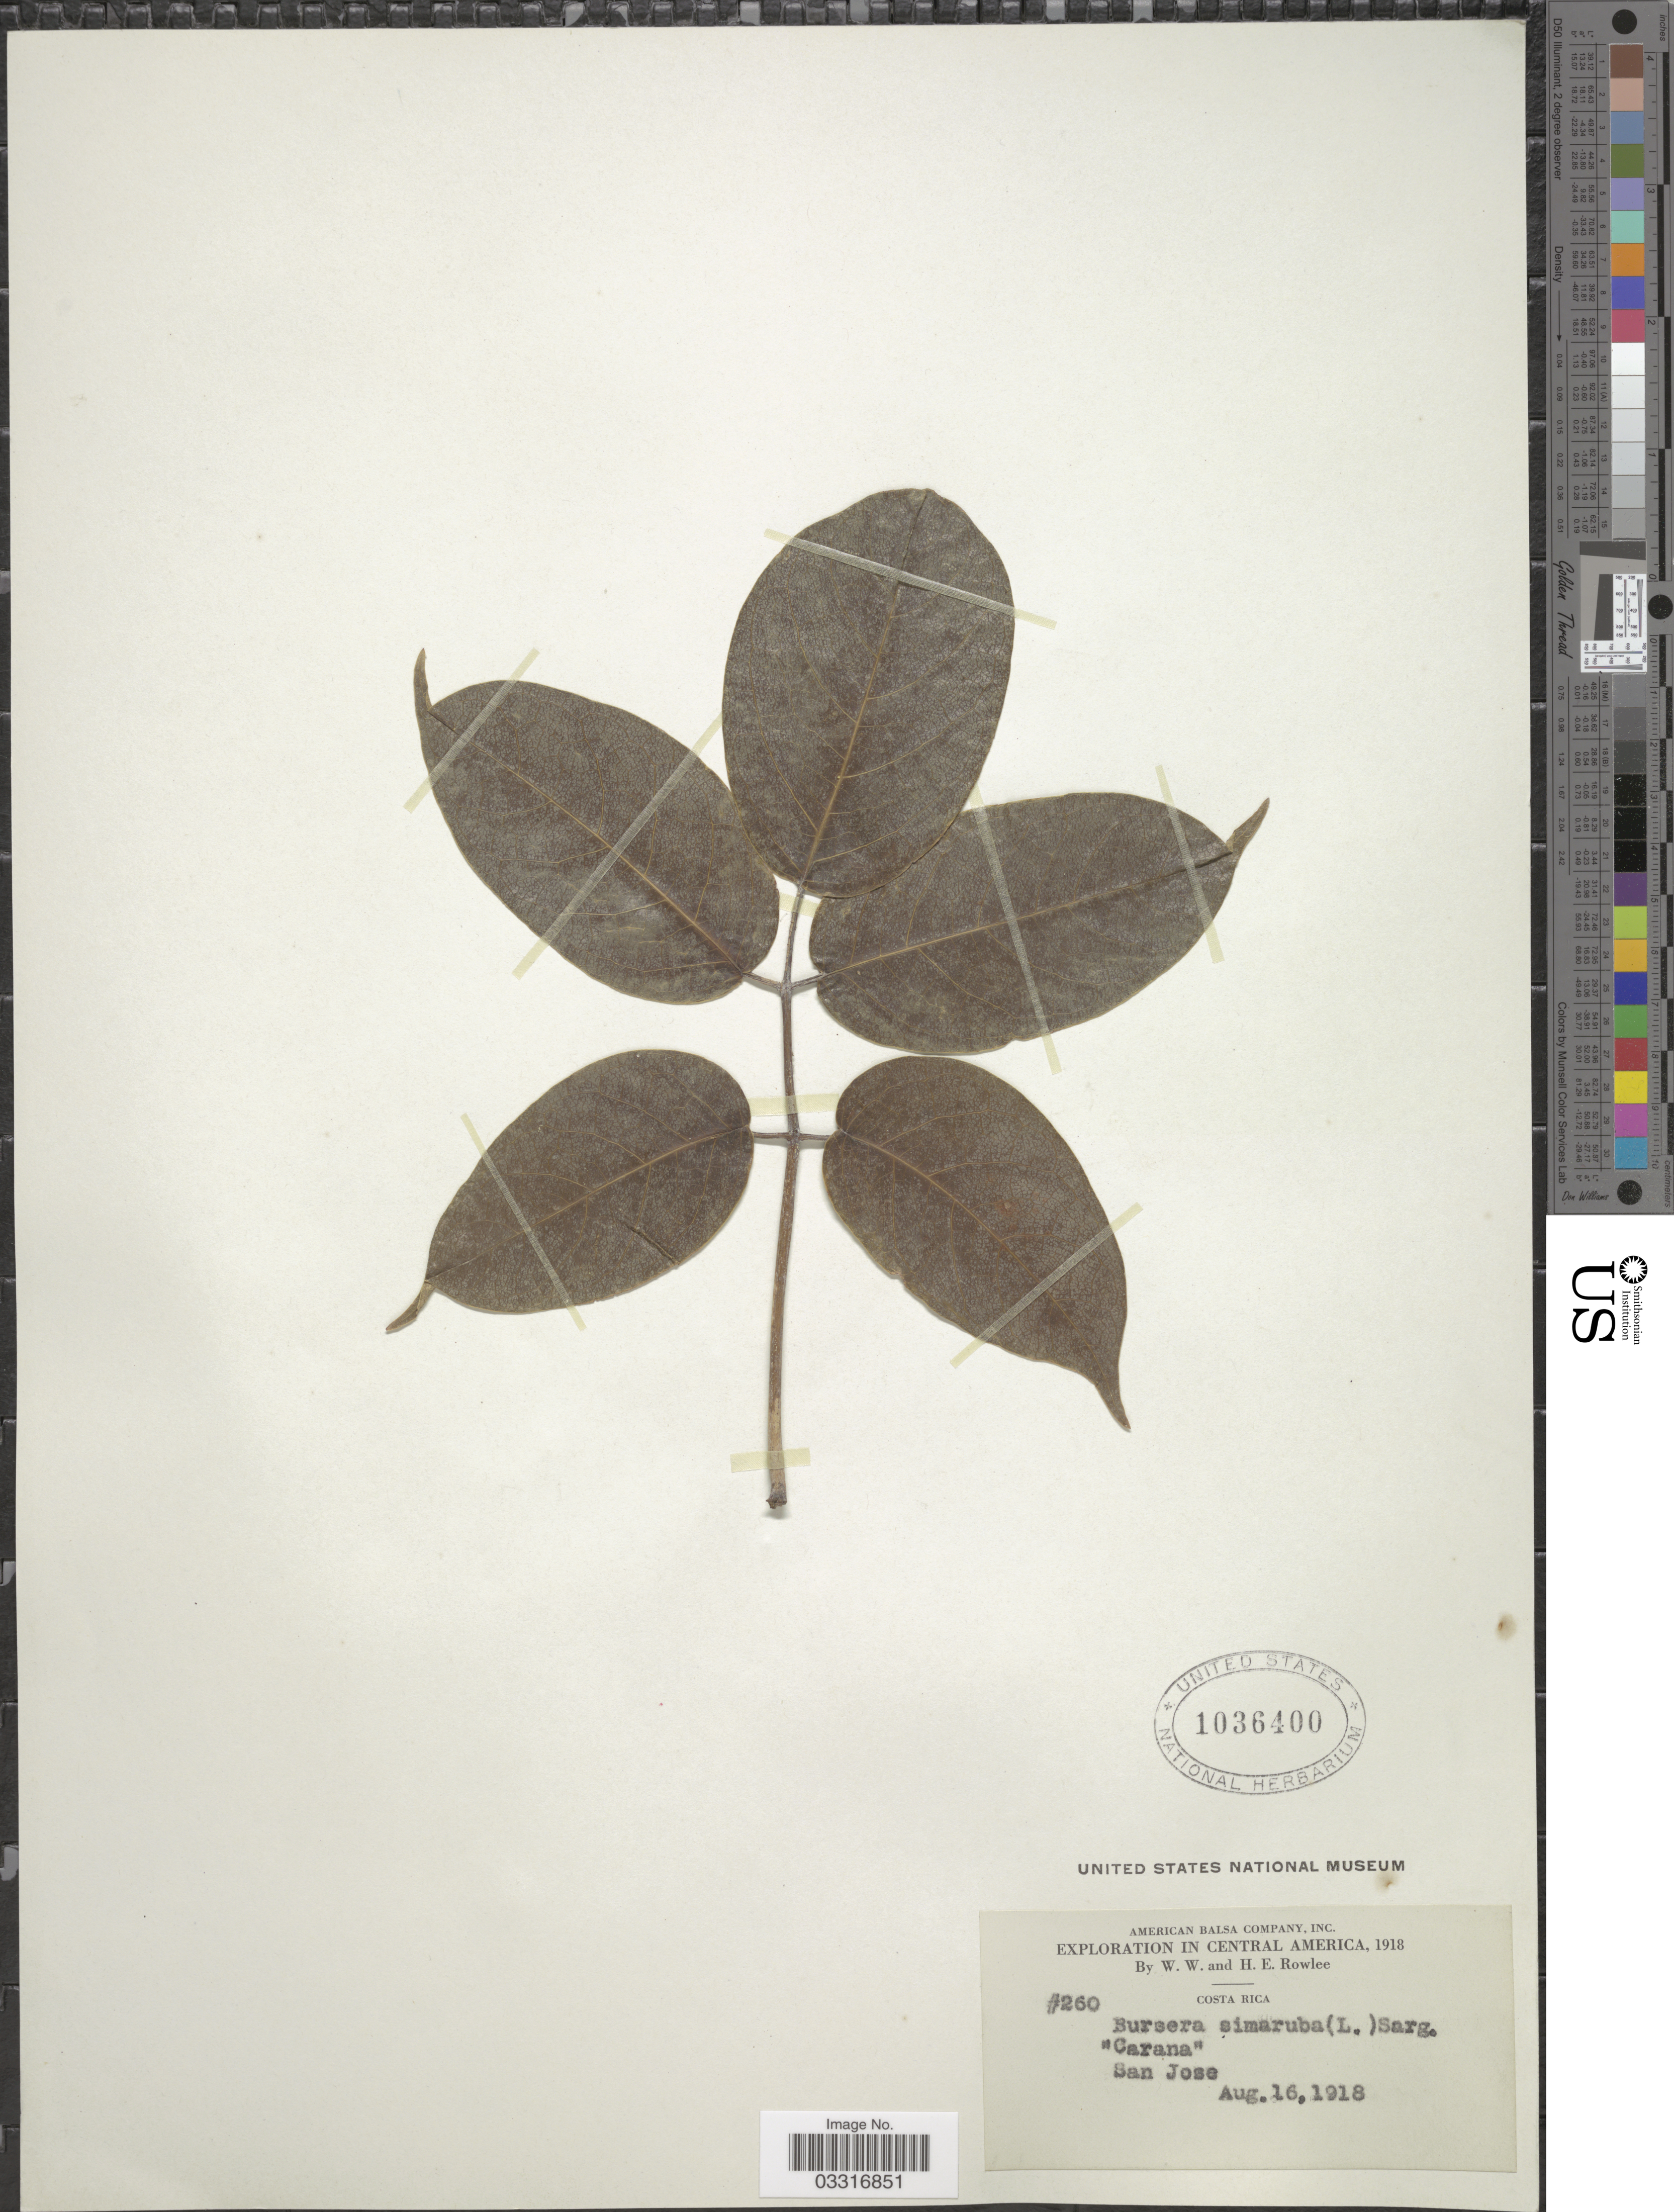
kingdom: Plantae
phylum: Tracheophyta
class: Magnoliopsida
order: Sapindales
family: Burseraceae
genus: Bursera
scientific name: Bursera simaruba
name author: (L.) Sarg.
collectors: W. W. Rowlee & H. E. Rowlee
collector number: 260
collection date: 1918-08-16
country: Costa Rica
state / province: San José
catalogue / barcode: US 1036400